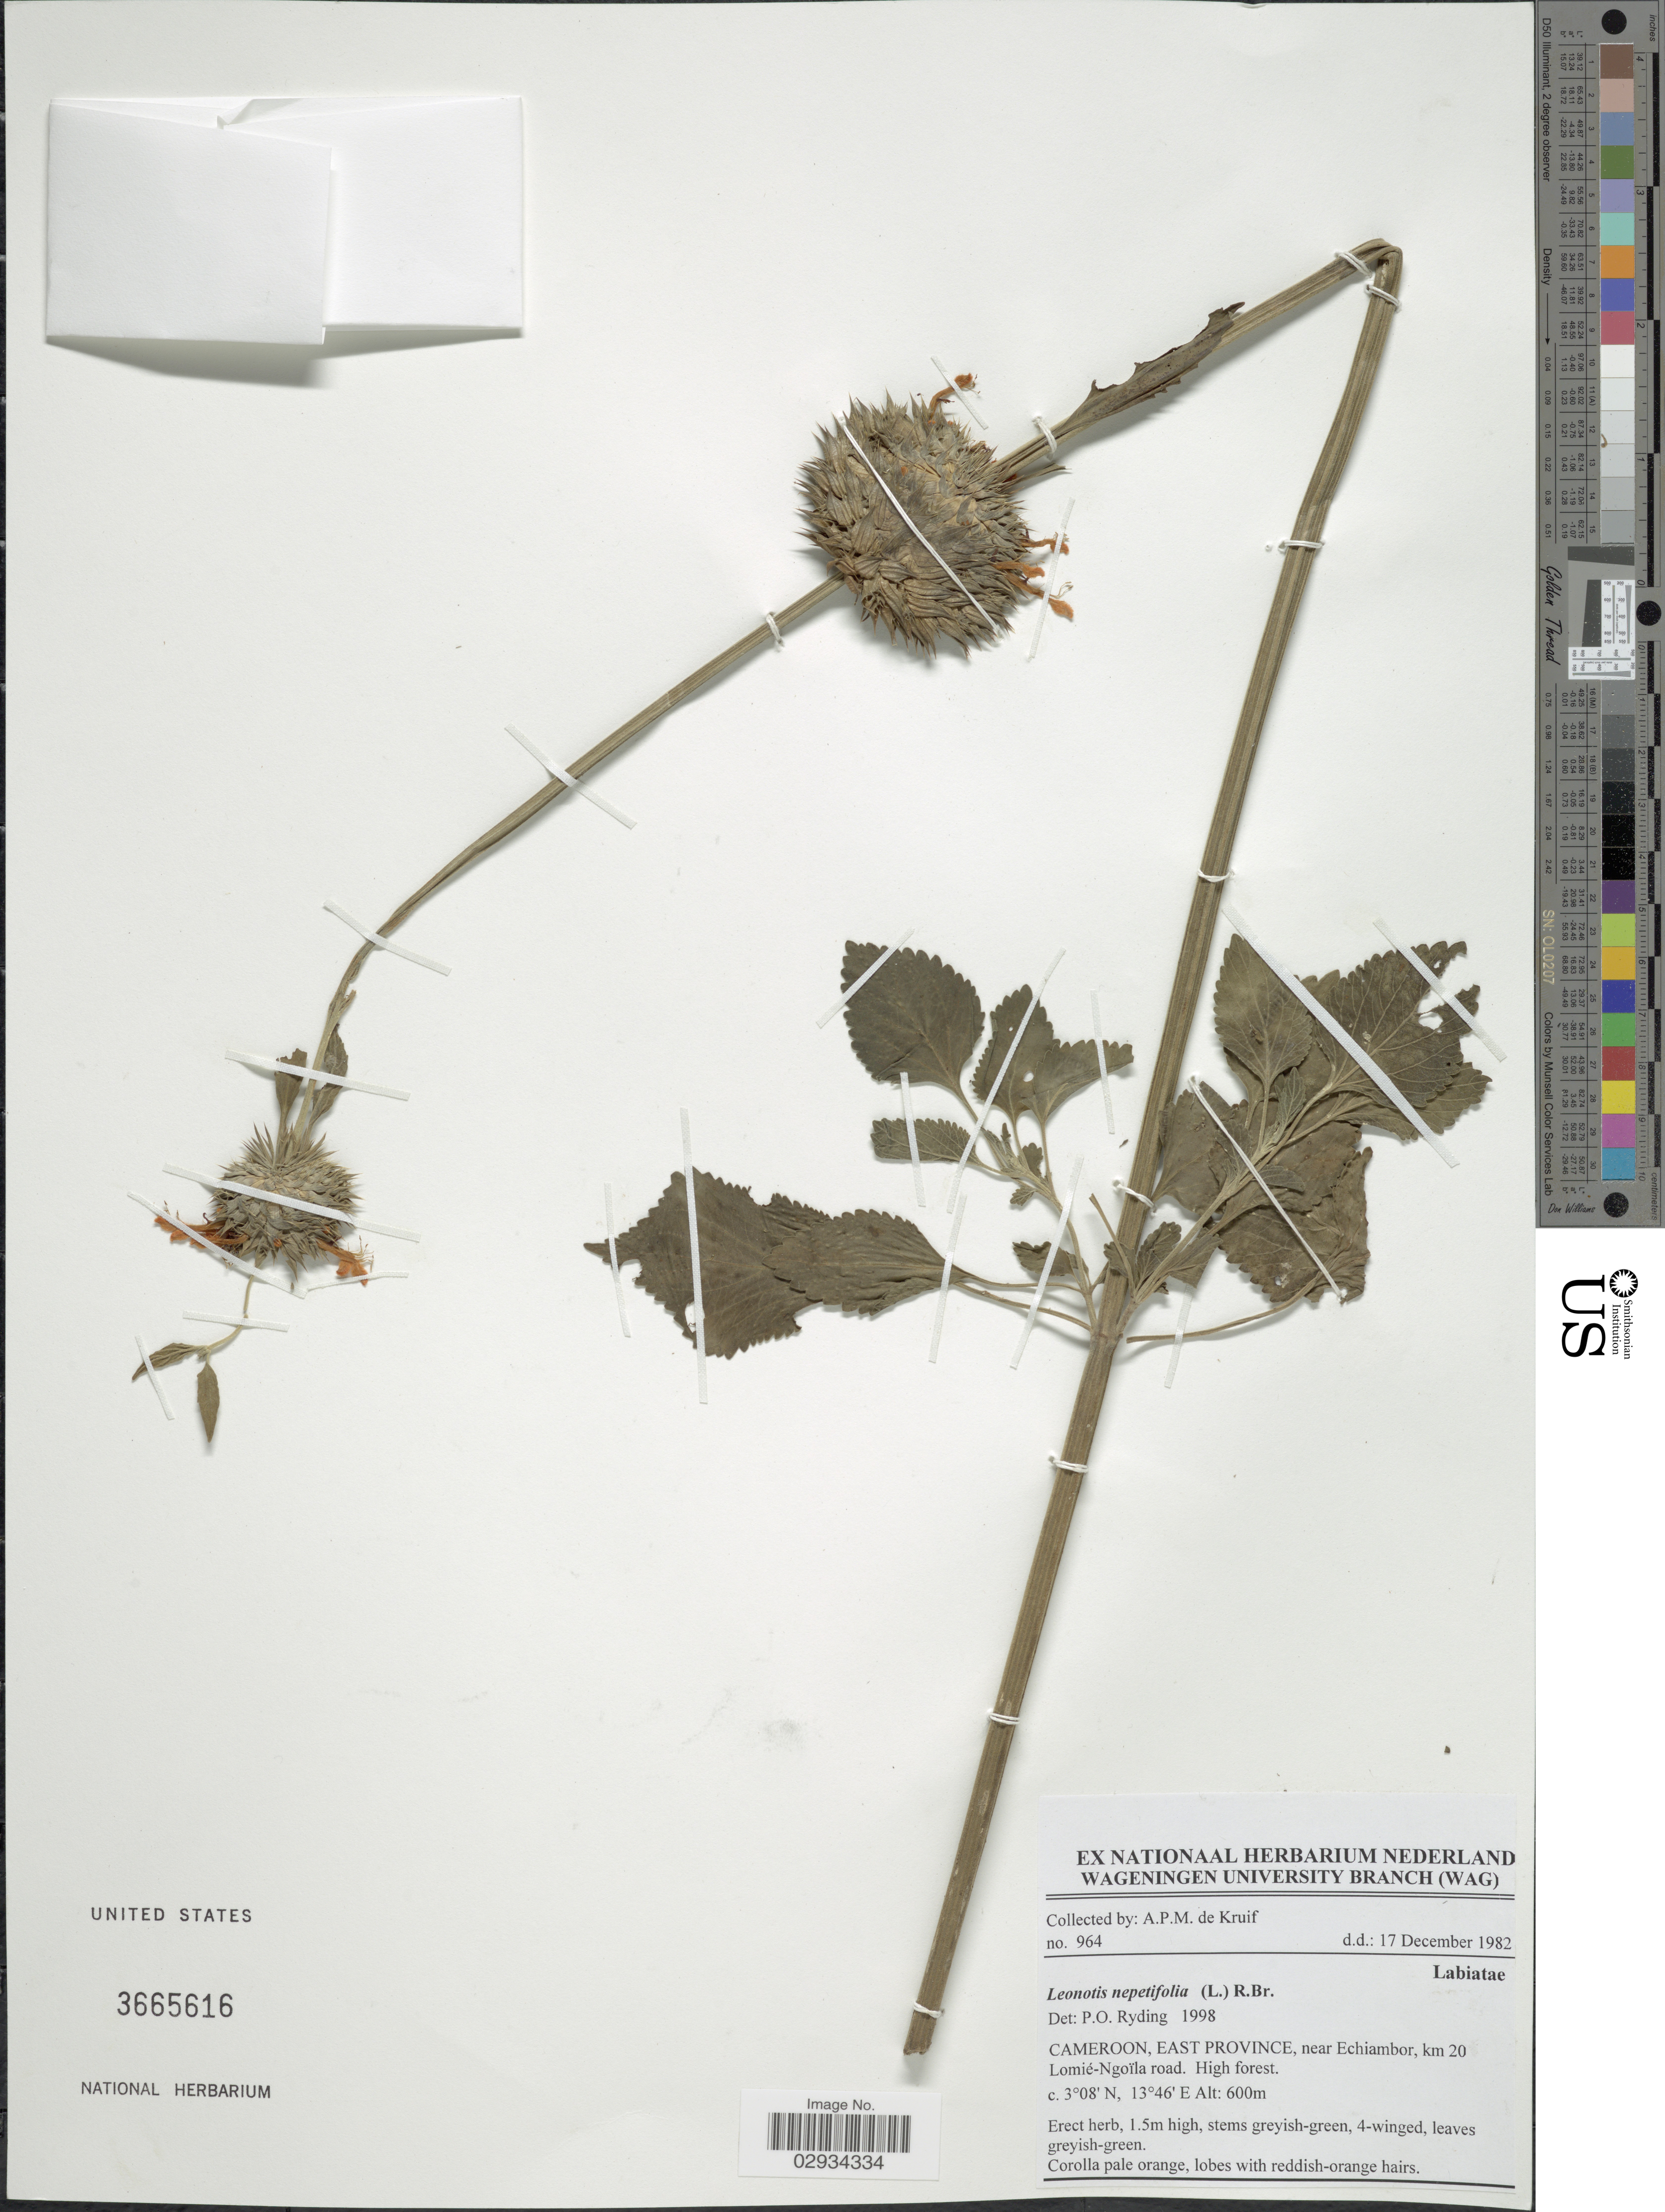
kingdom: Plantae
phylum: Tracheophyta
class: Magnoliopsida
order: Lamiales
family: Lamiaceae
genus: Leonotis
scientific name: Leonotis nepetifolia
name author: (L.) R. Br.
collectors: A. P. de Kruif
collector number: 964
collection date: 1982-12-17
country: Cameroon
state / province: Est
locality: East Province, near Echiambor, km 20 Lomié-Ngoïla road.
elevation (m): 600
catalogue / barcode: US 3665616